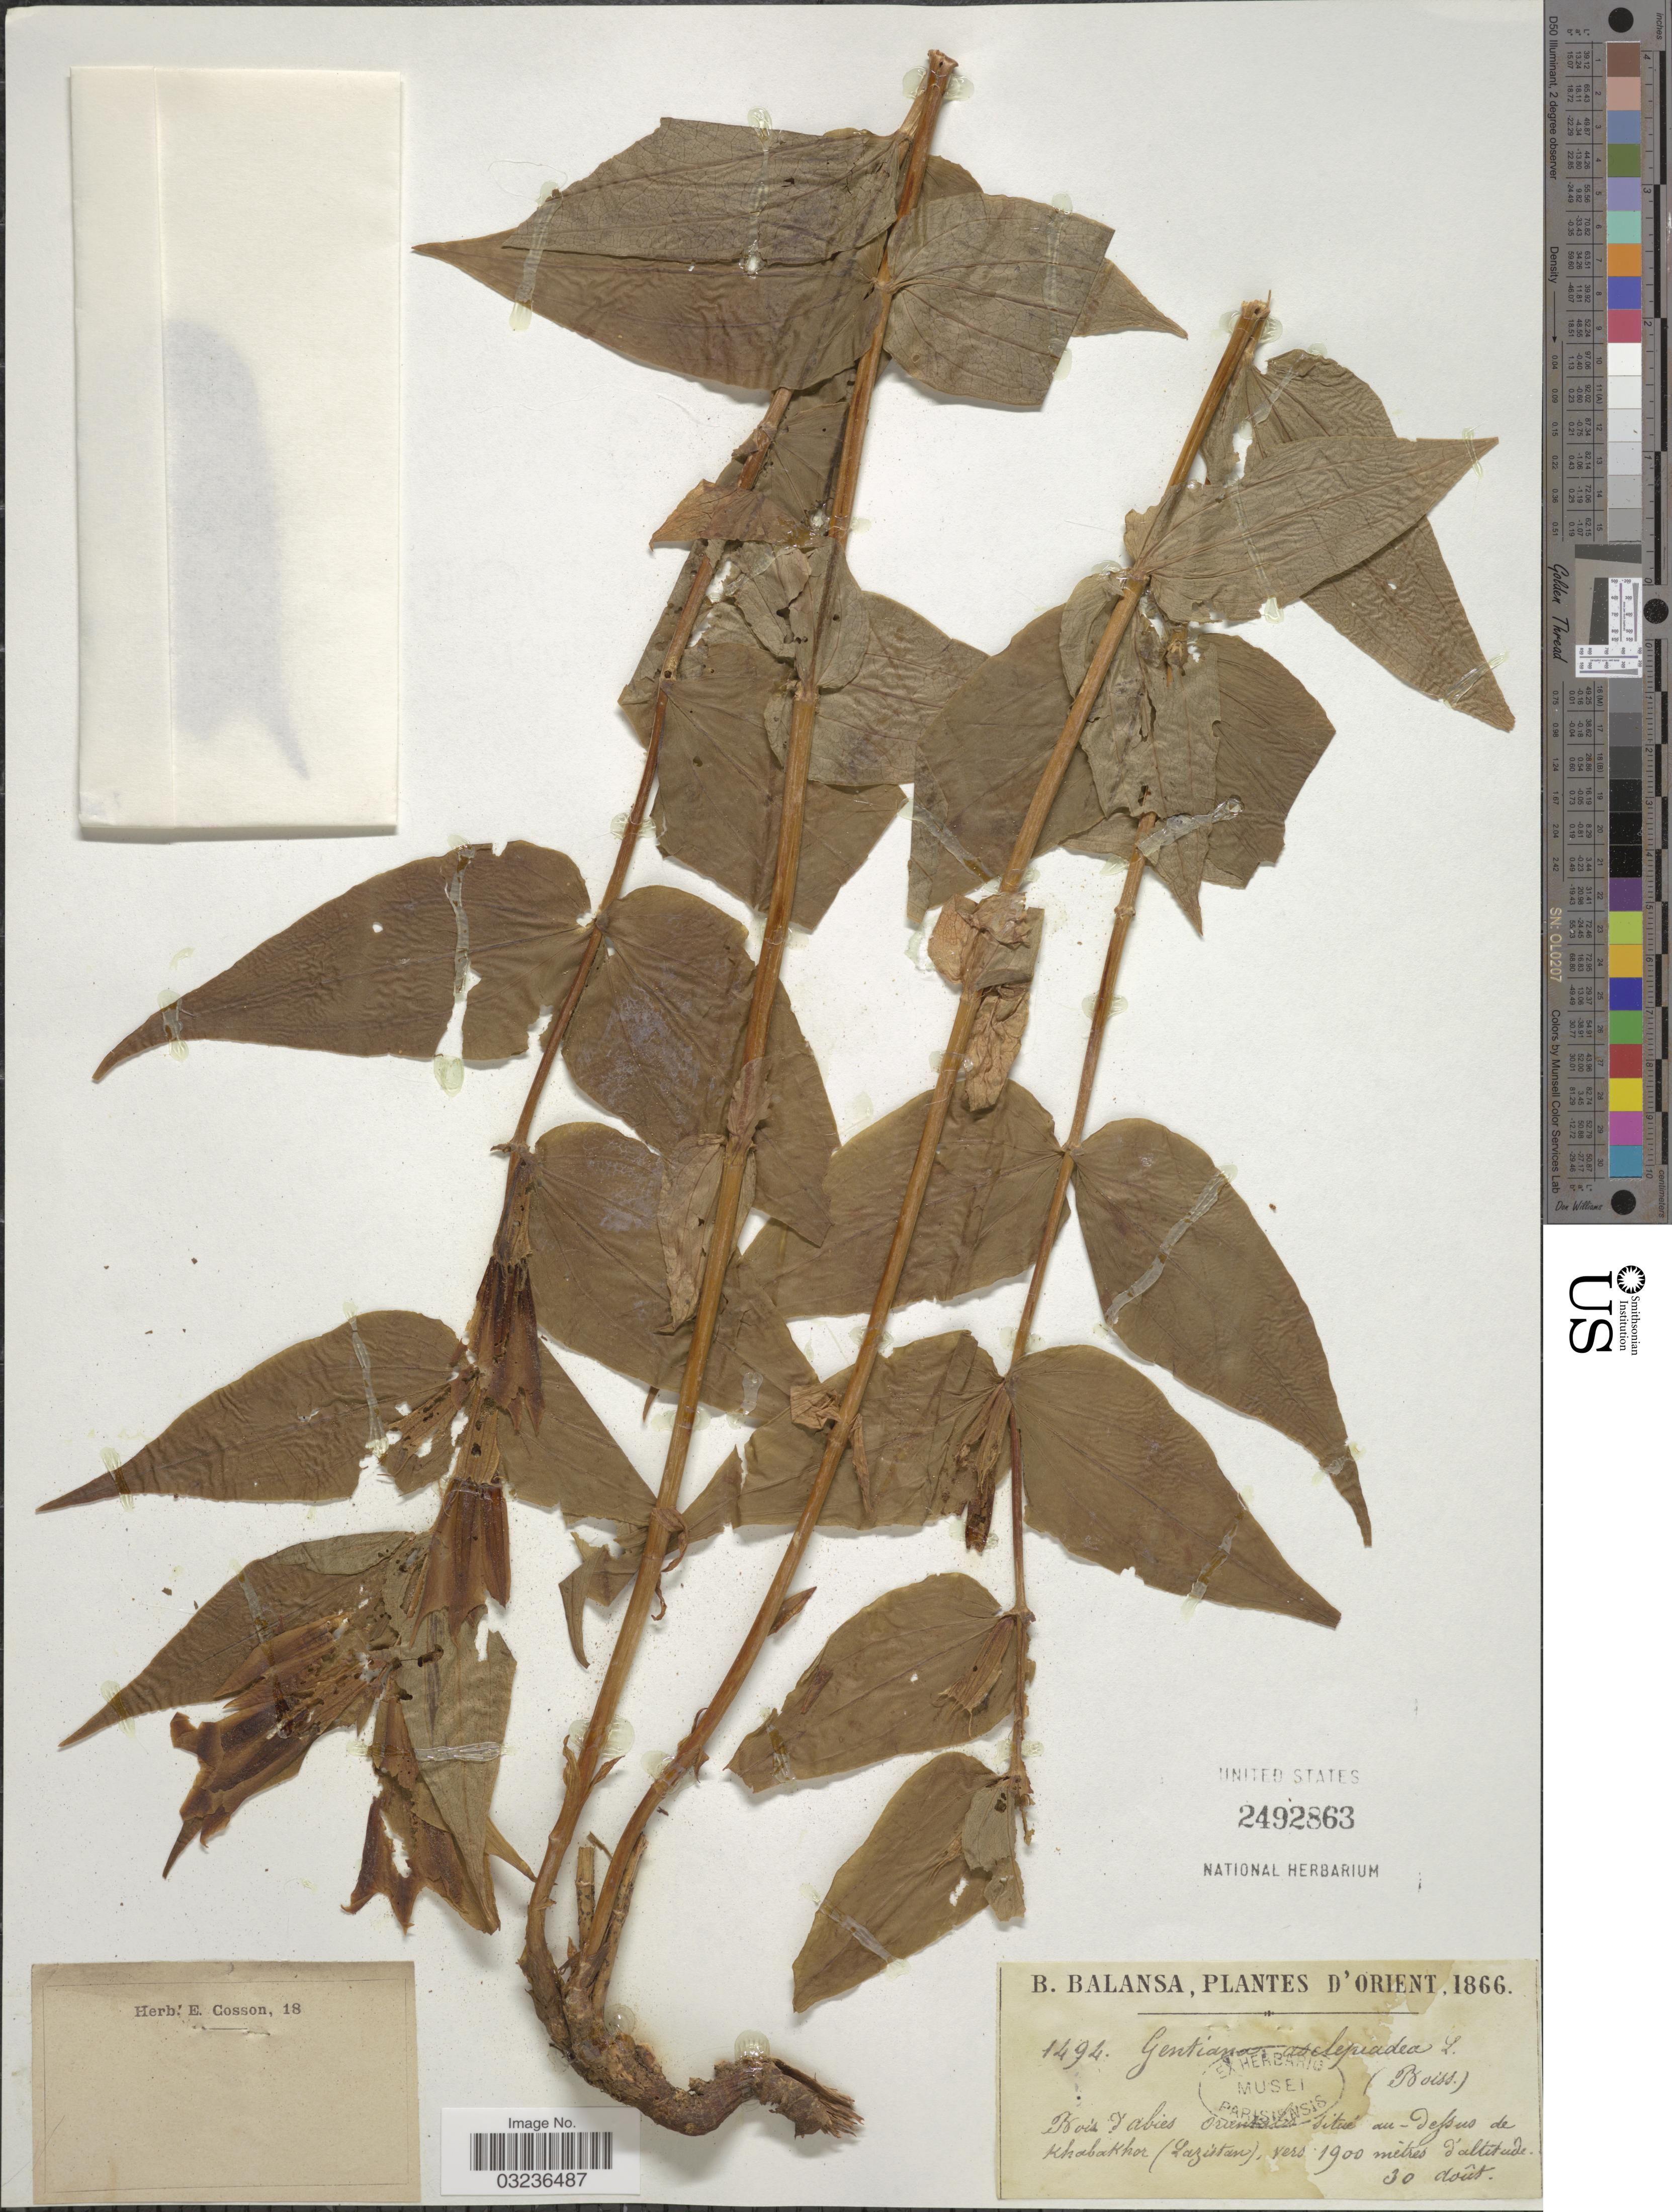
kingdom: Plantae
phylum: Tracheophyta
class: Magnoliopsida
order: Gentianales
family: Gentianaceae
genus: Gentiana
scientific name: Gentiana asclepiadea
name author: L.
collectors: B. Balansa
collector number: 1494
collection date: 1866-08-30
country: Turkey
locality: D'Orient. Bois d'Abies Orientales situé au - dessus de Khabakhor (Lazistan).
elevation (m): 1900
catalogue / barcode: US 2492863